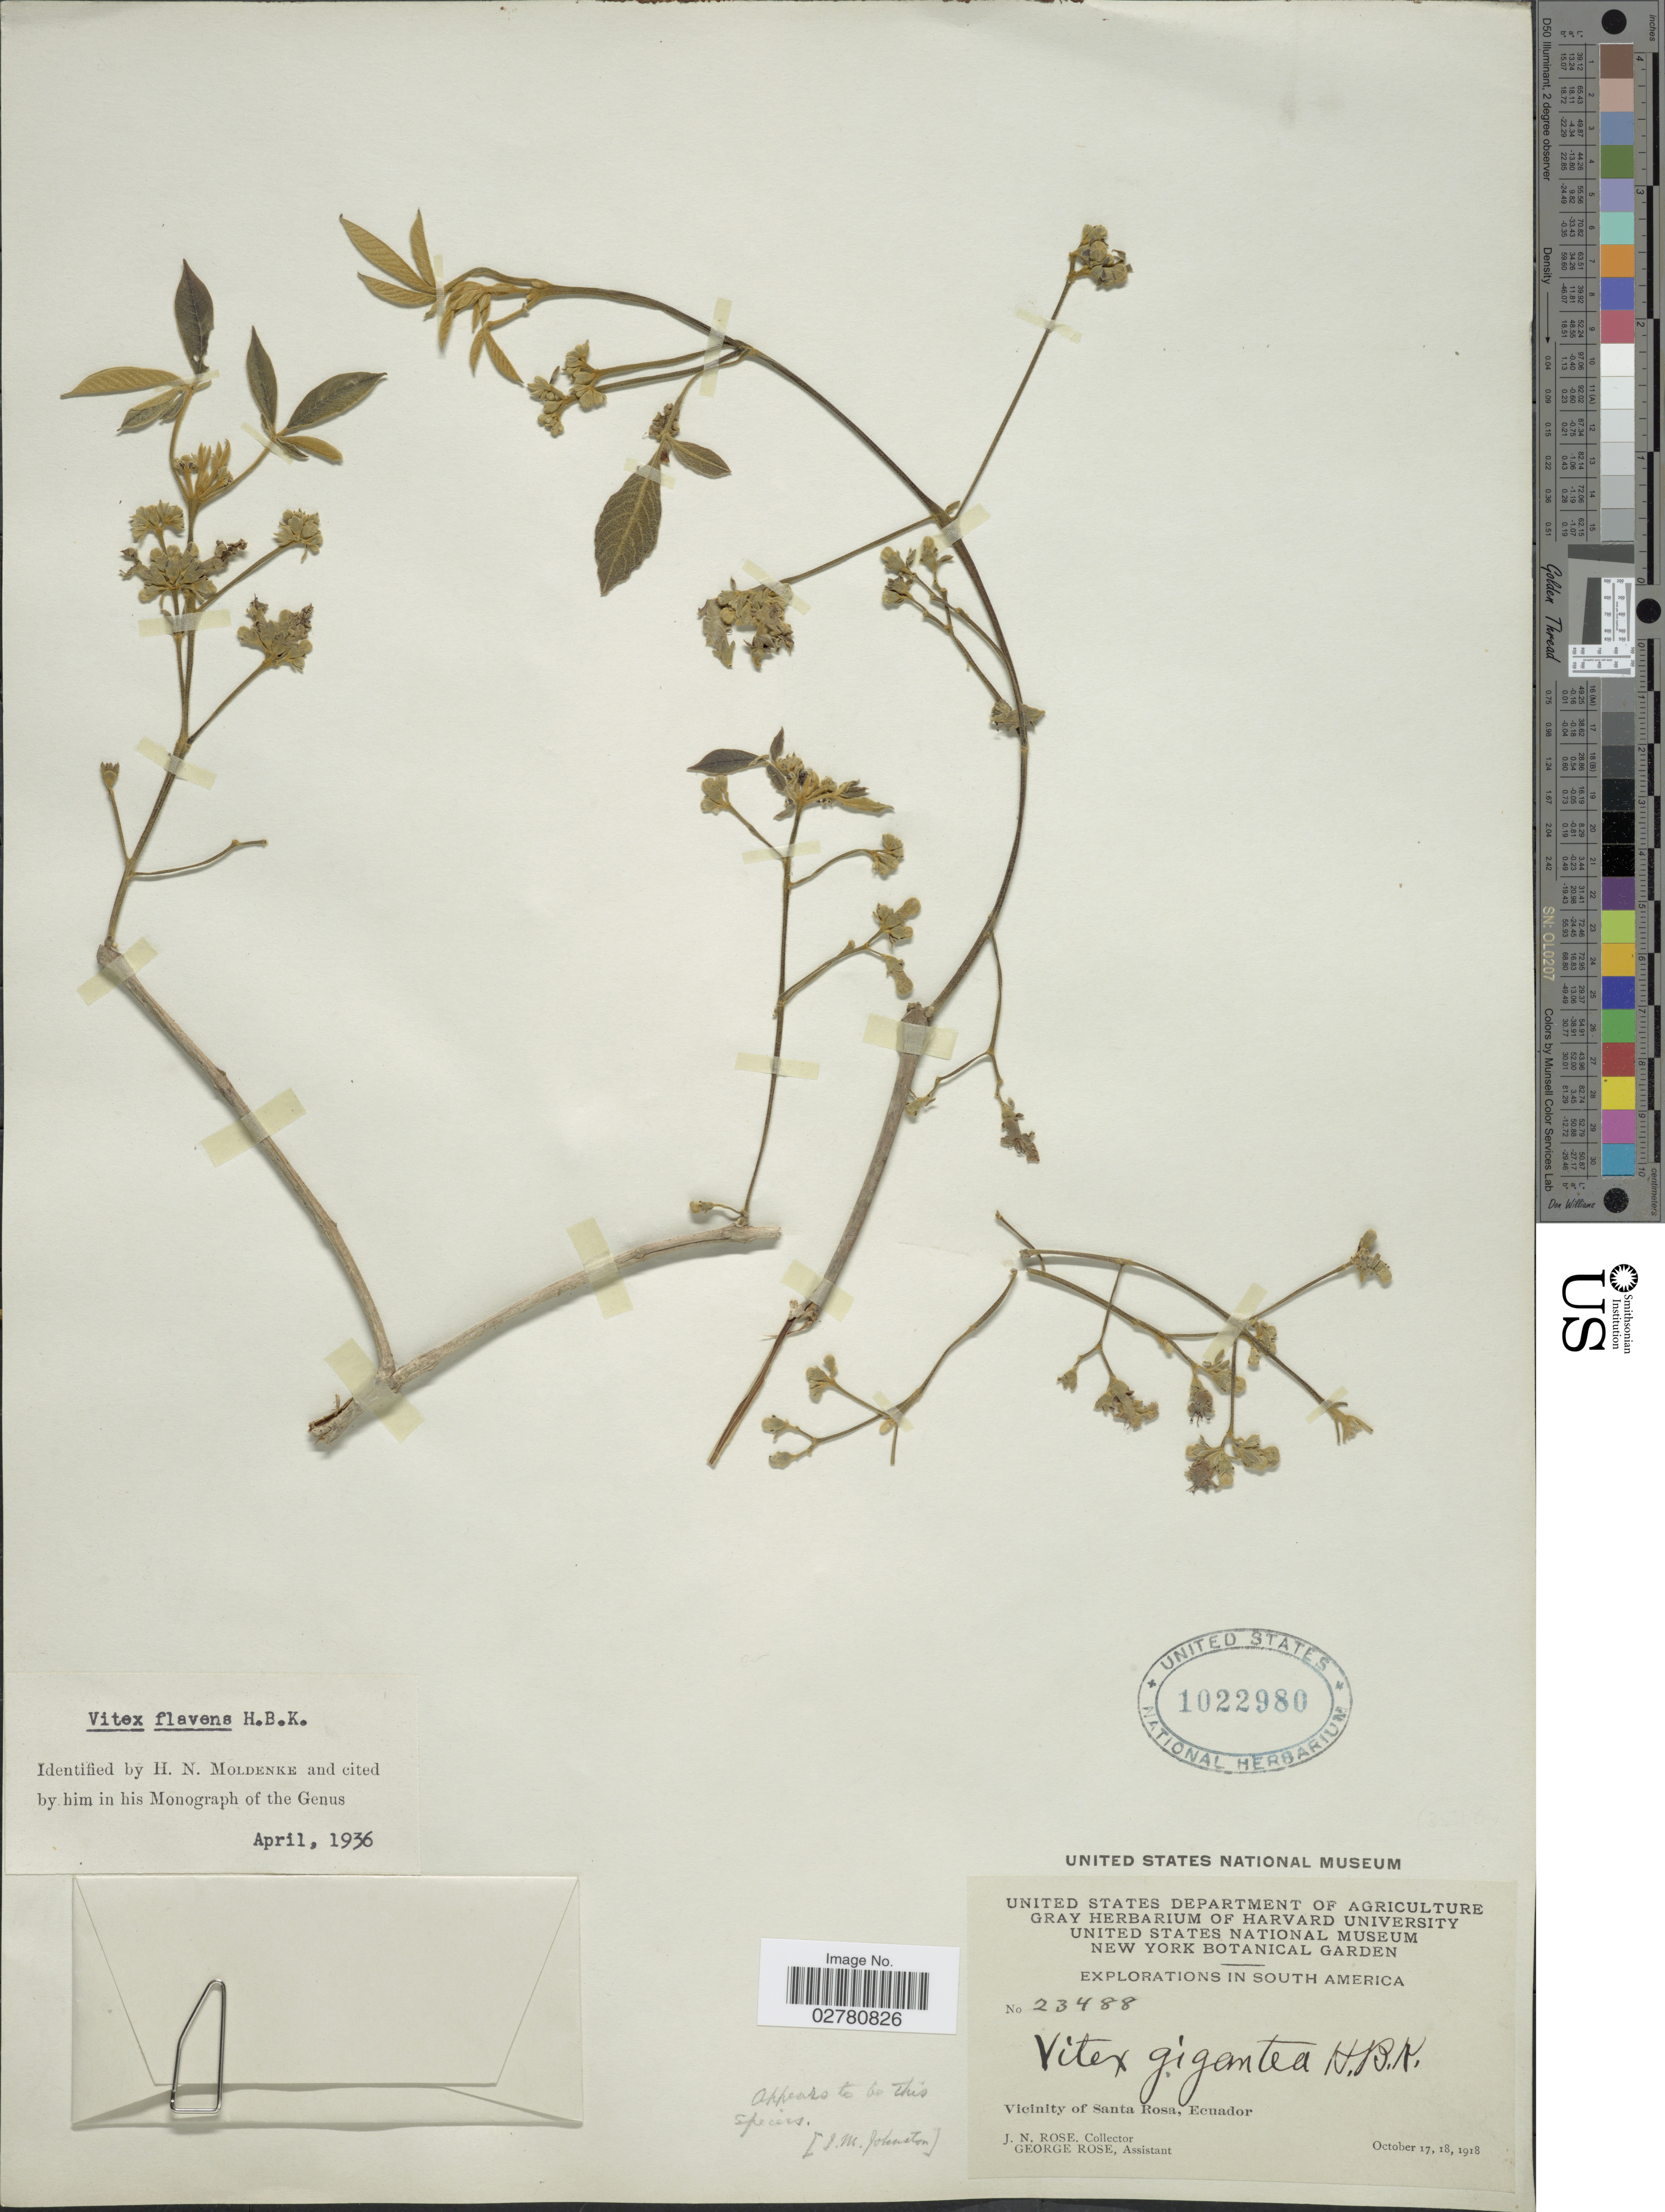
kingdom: Plantae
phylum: Tracheophyta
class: Magnoliopsida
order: Lamiales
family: Lamiaceae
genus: Vitex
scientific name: Vitex flavens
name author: Kunth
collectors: J. N. Rose & G. Rose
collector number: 23488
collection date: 1918-10-17/1918-10-18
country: Ecuador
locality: Vicinity of Santa Rosa.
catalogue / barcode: US 1022980